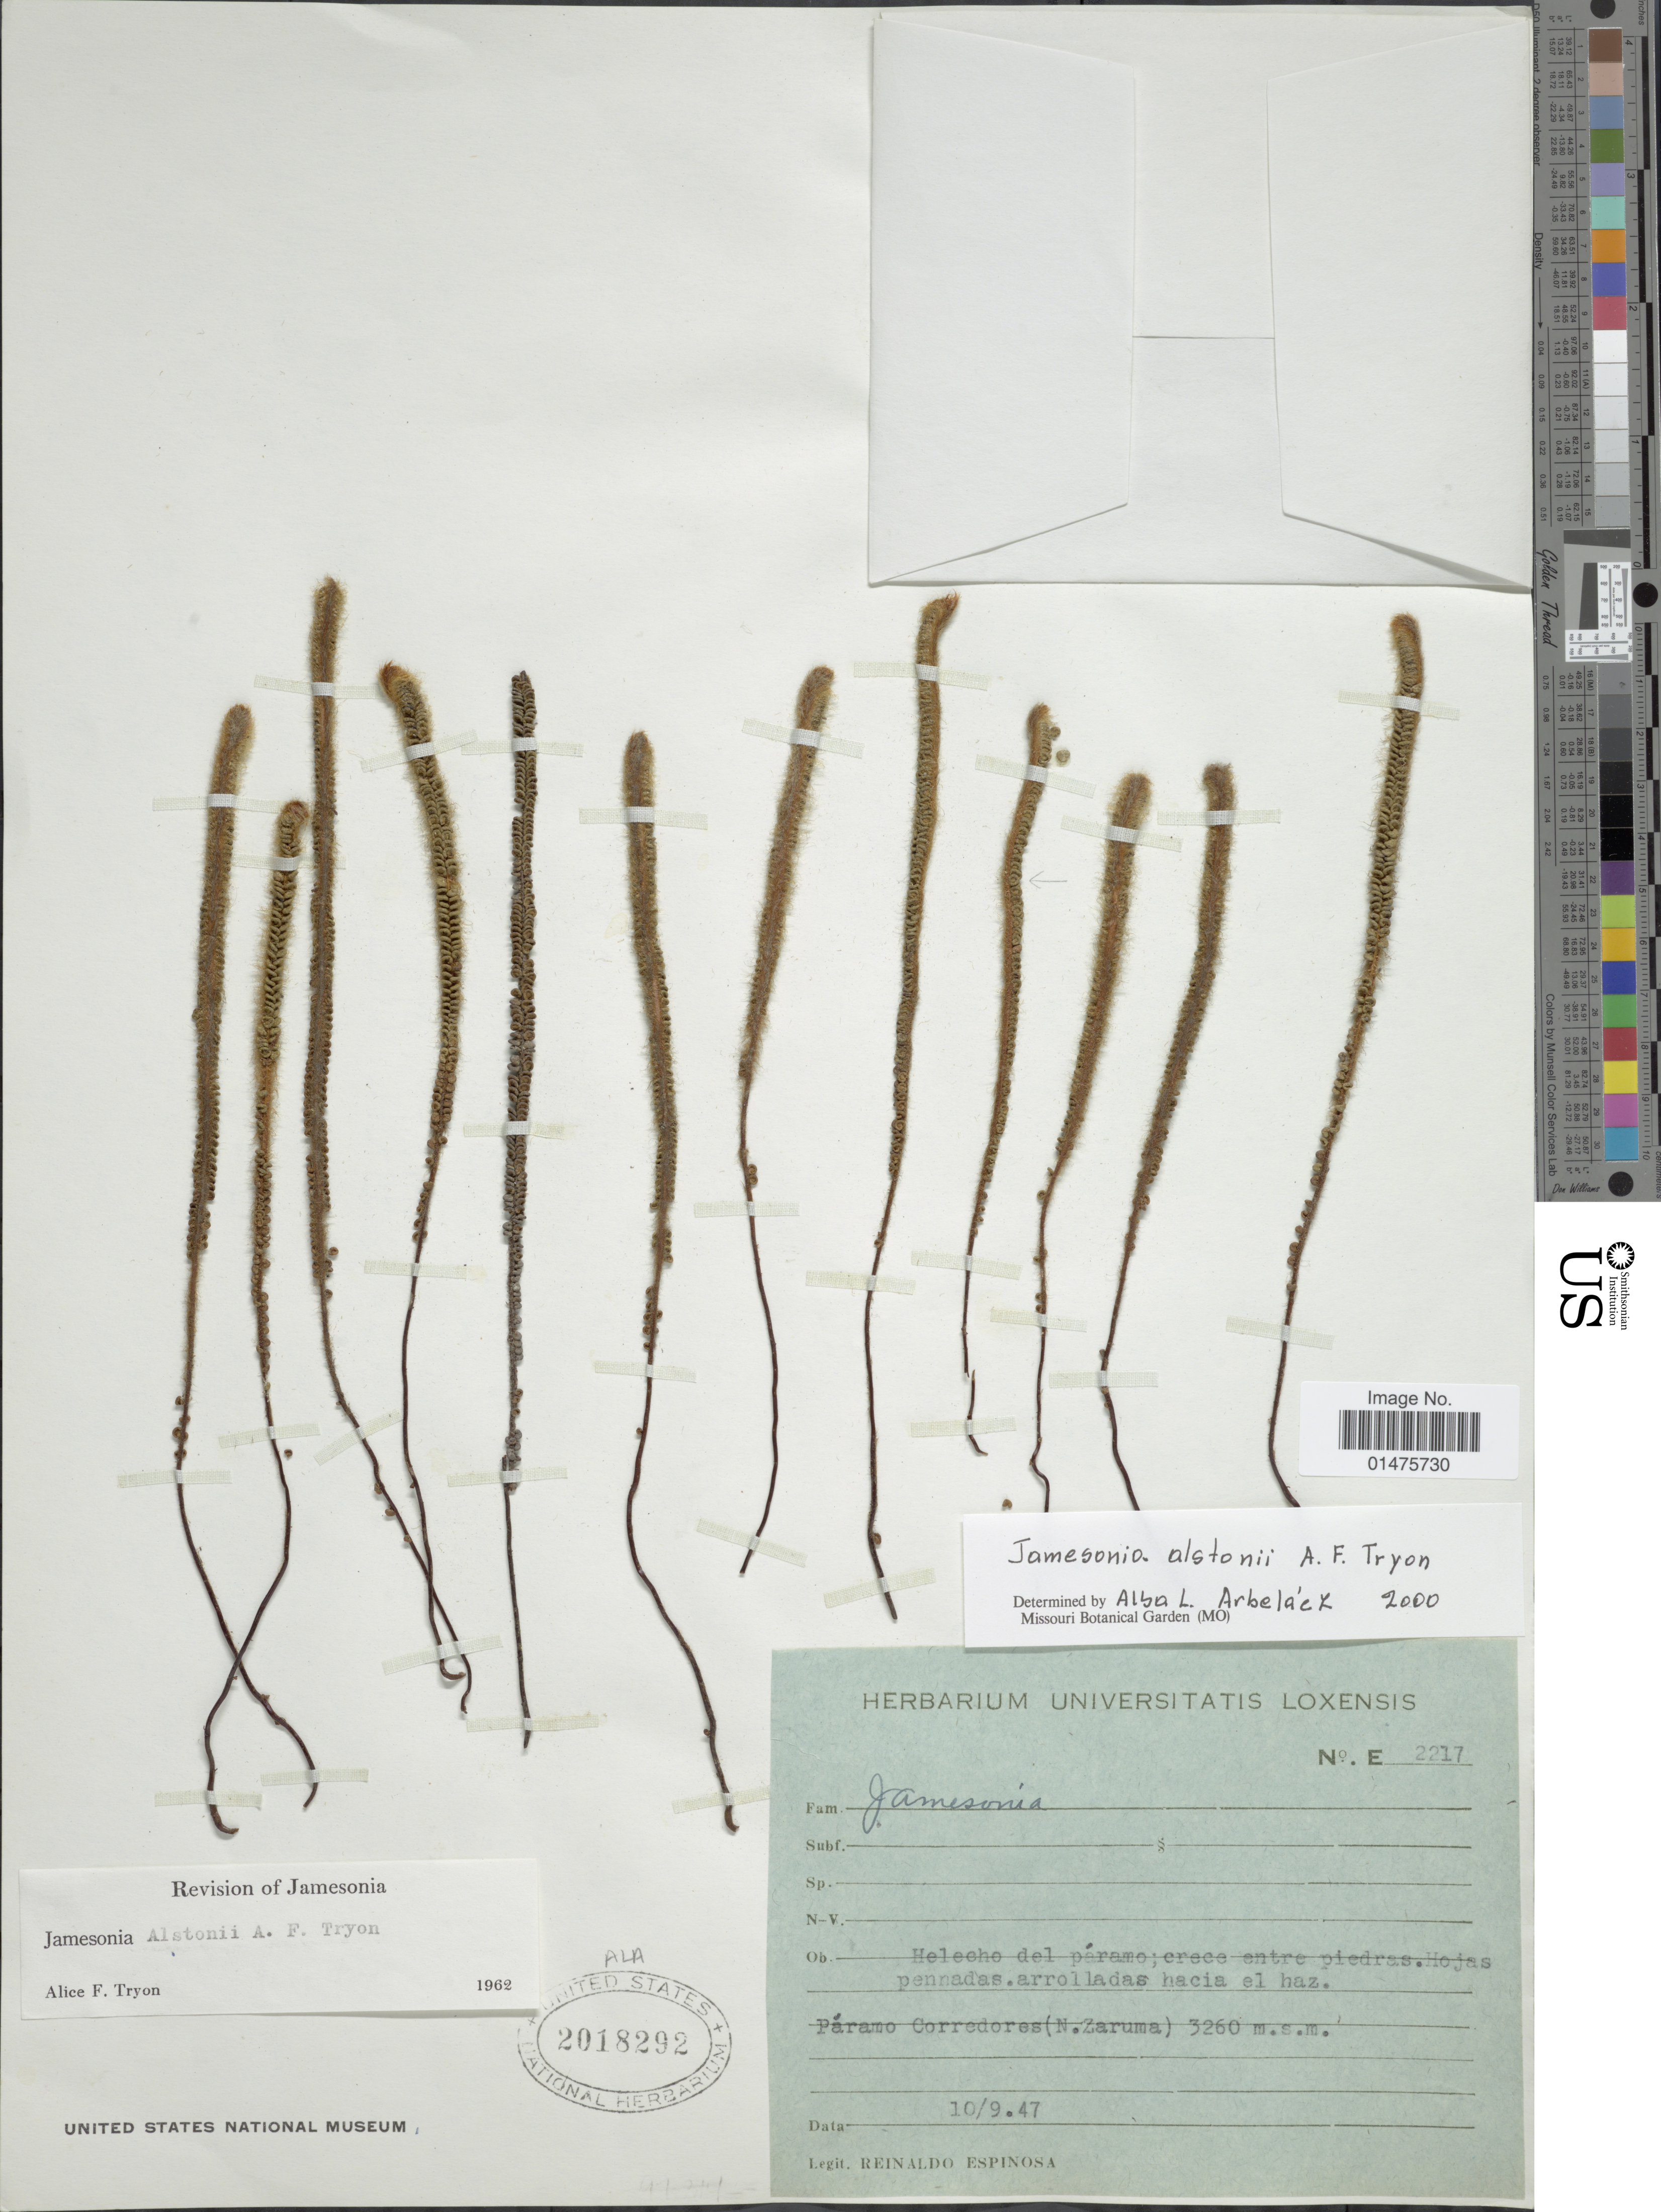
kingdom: Plantae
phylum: Tracheophyta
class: Polypodiopsida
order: Polypodiales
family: Pteridaceae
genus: Jamesonia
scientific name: Jamesonia alstonii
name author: A.F. Tryon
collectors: R. Espinosa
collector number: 2217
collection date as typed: Transcribed d/m/y: 10/9/47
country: Ecuador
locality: Páramo Corredores (N.Zaruma)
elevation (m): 3260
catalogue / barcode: US 2018292